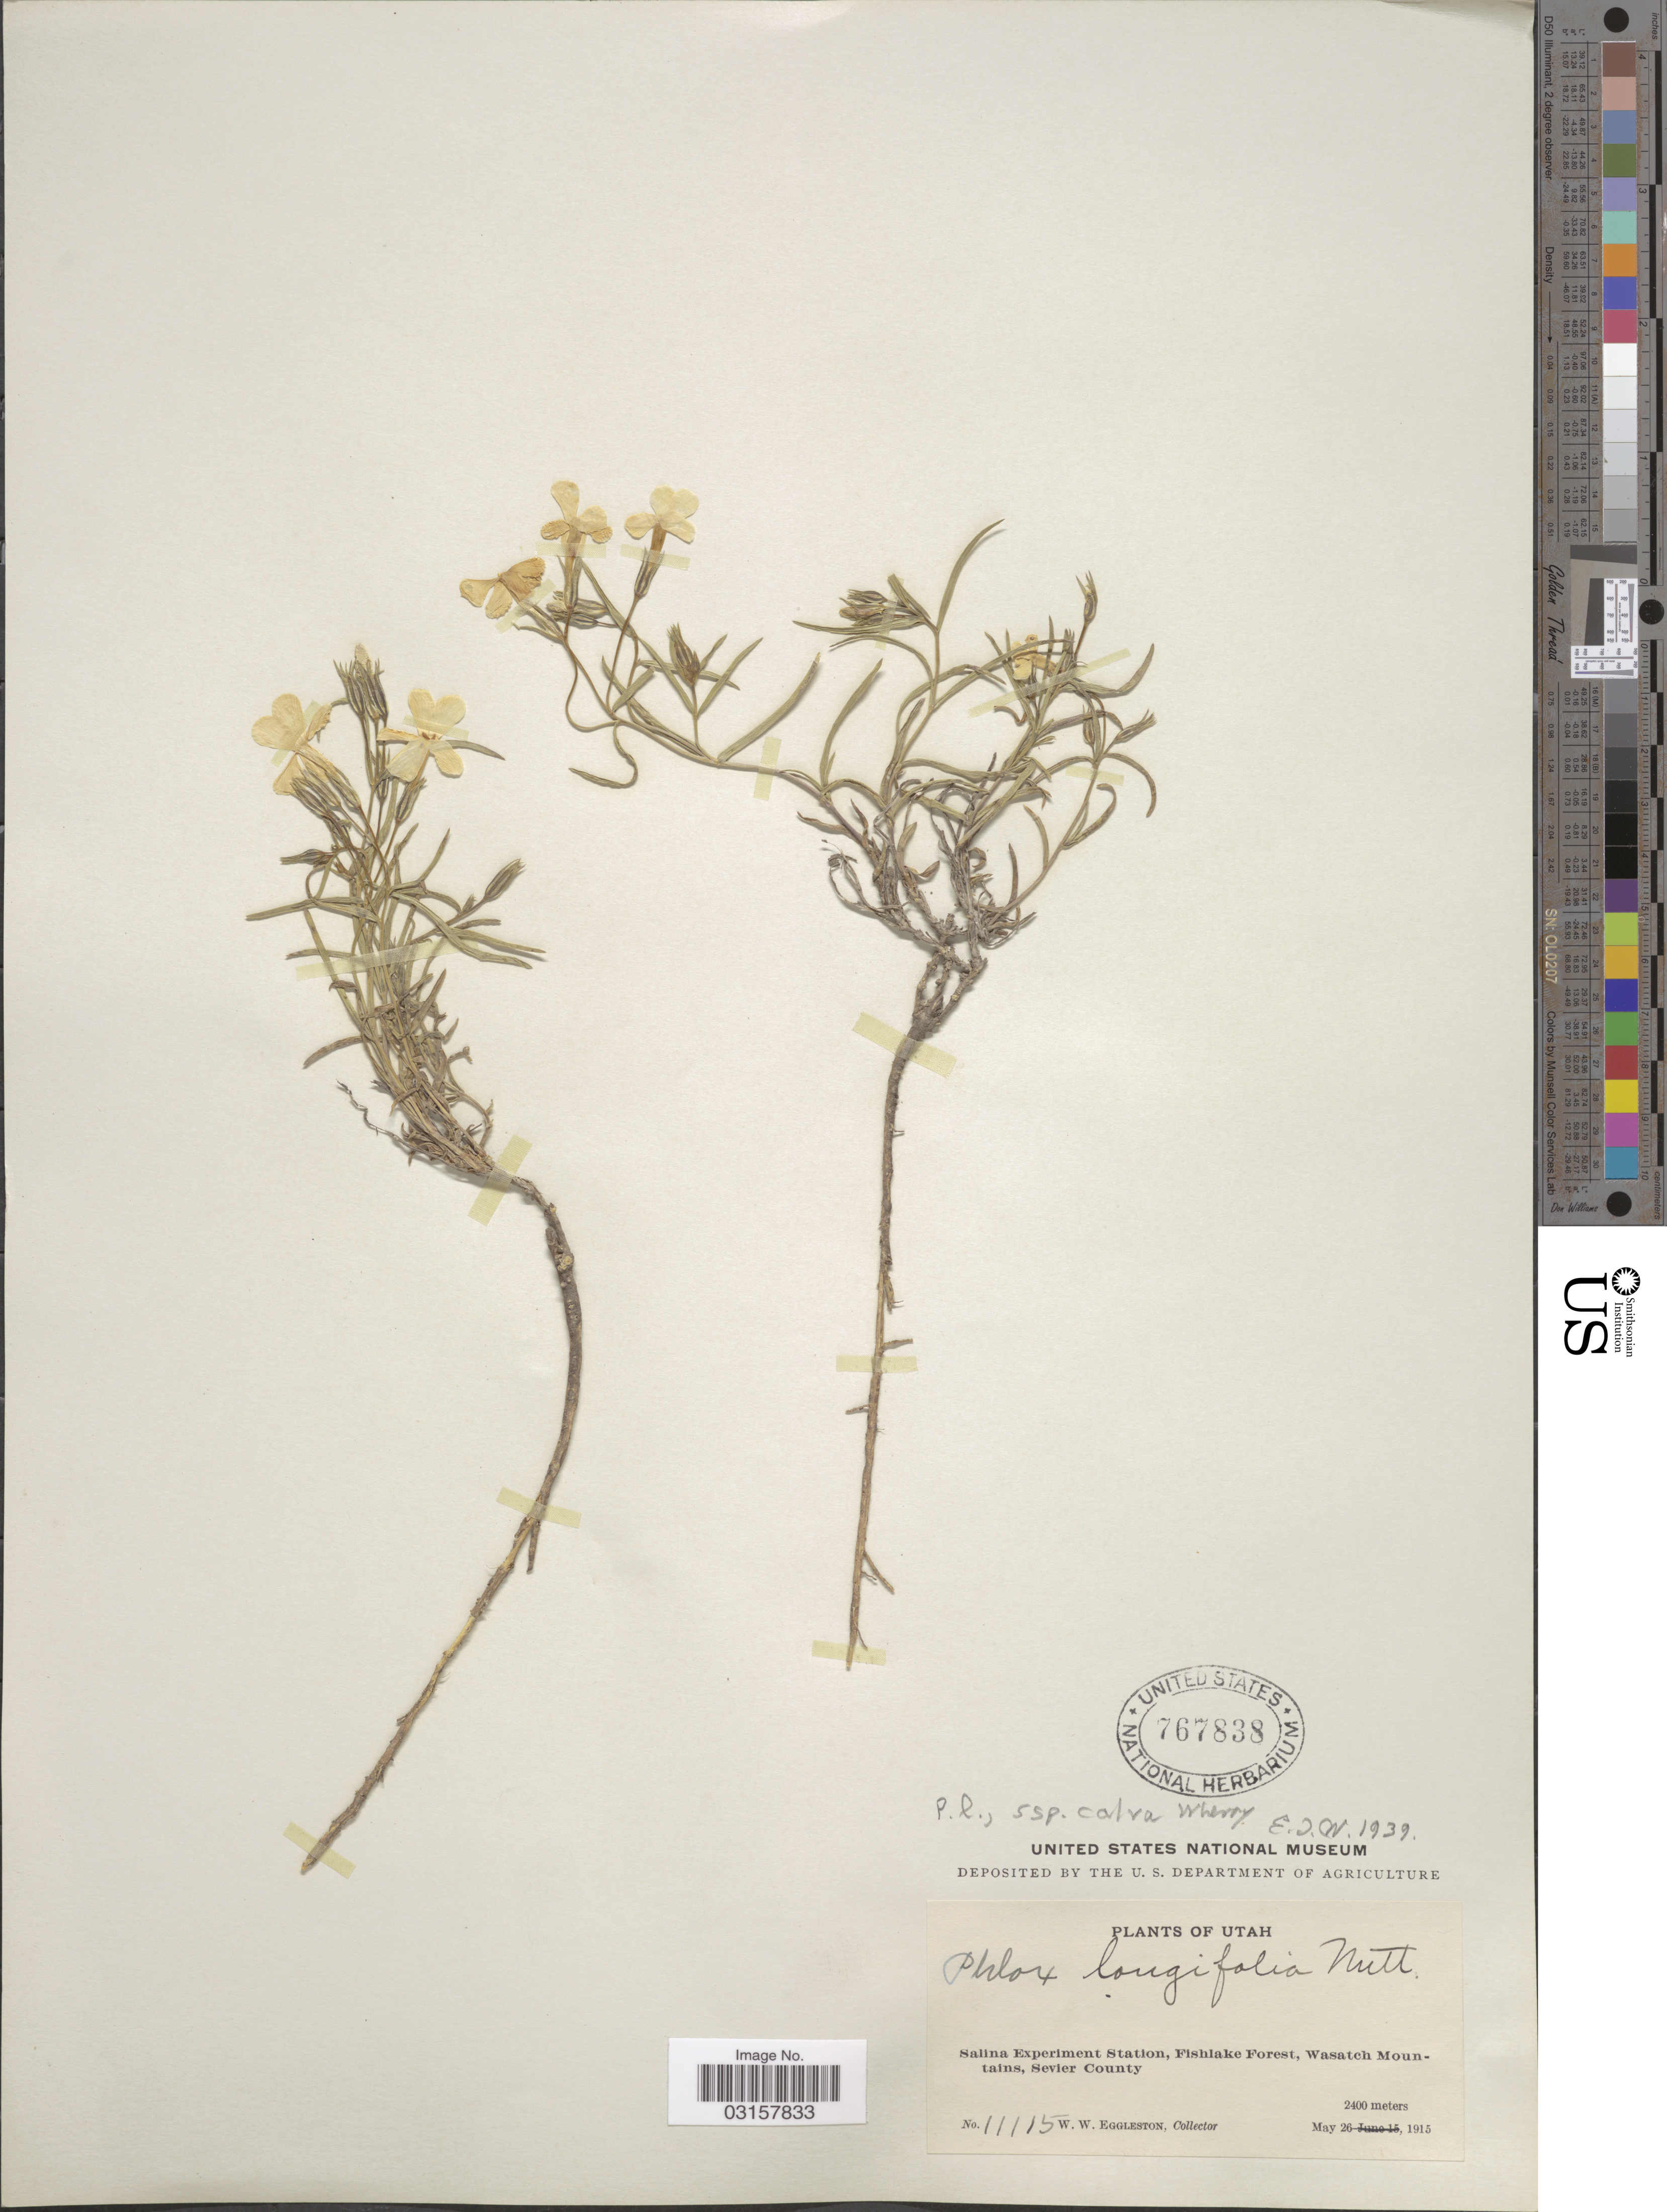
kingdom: Plantae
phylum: Tracheophyta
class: Magnoliopsida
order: Ericales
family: Polemoniaceae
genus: Phlox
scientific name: Phlox longifolia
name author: Nutt.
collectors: W. Eglleston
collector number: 11115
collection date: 1915-05-26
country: United States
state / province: Utah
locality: Salina Experiment Station, Fishlake Forest, Wasatch Mountains, Sevier County.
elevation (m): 2400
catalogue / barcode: US 767838